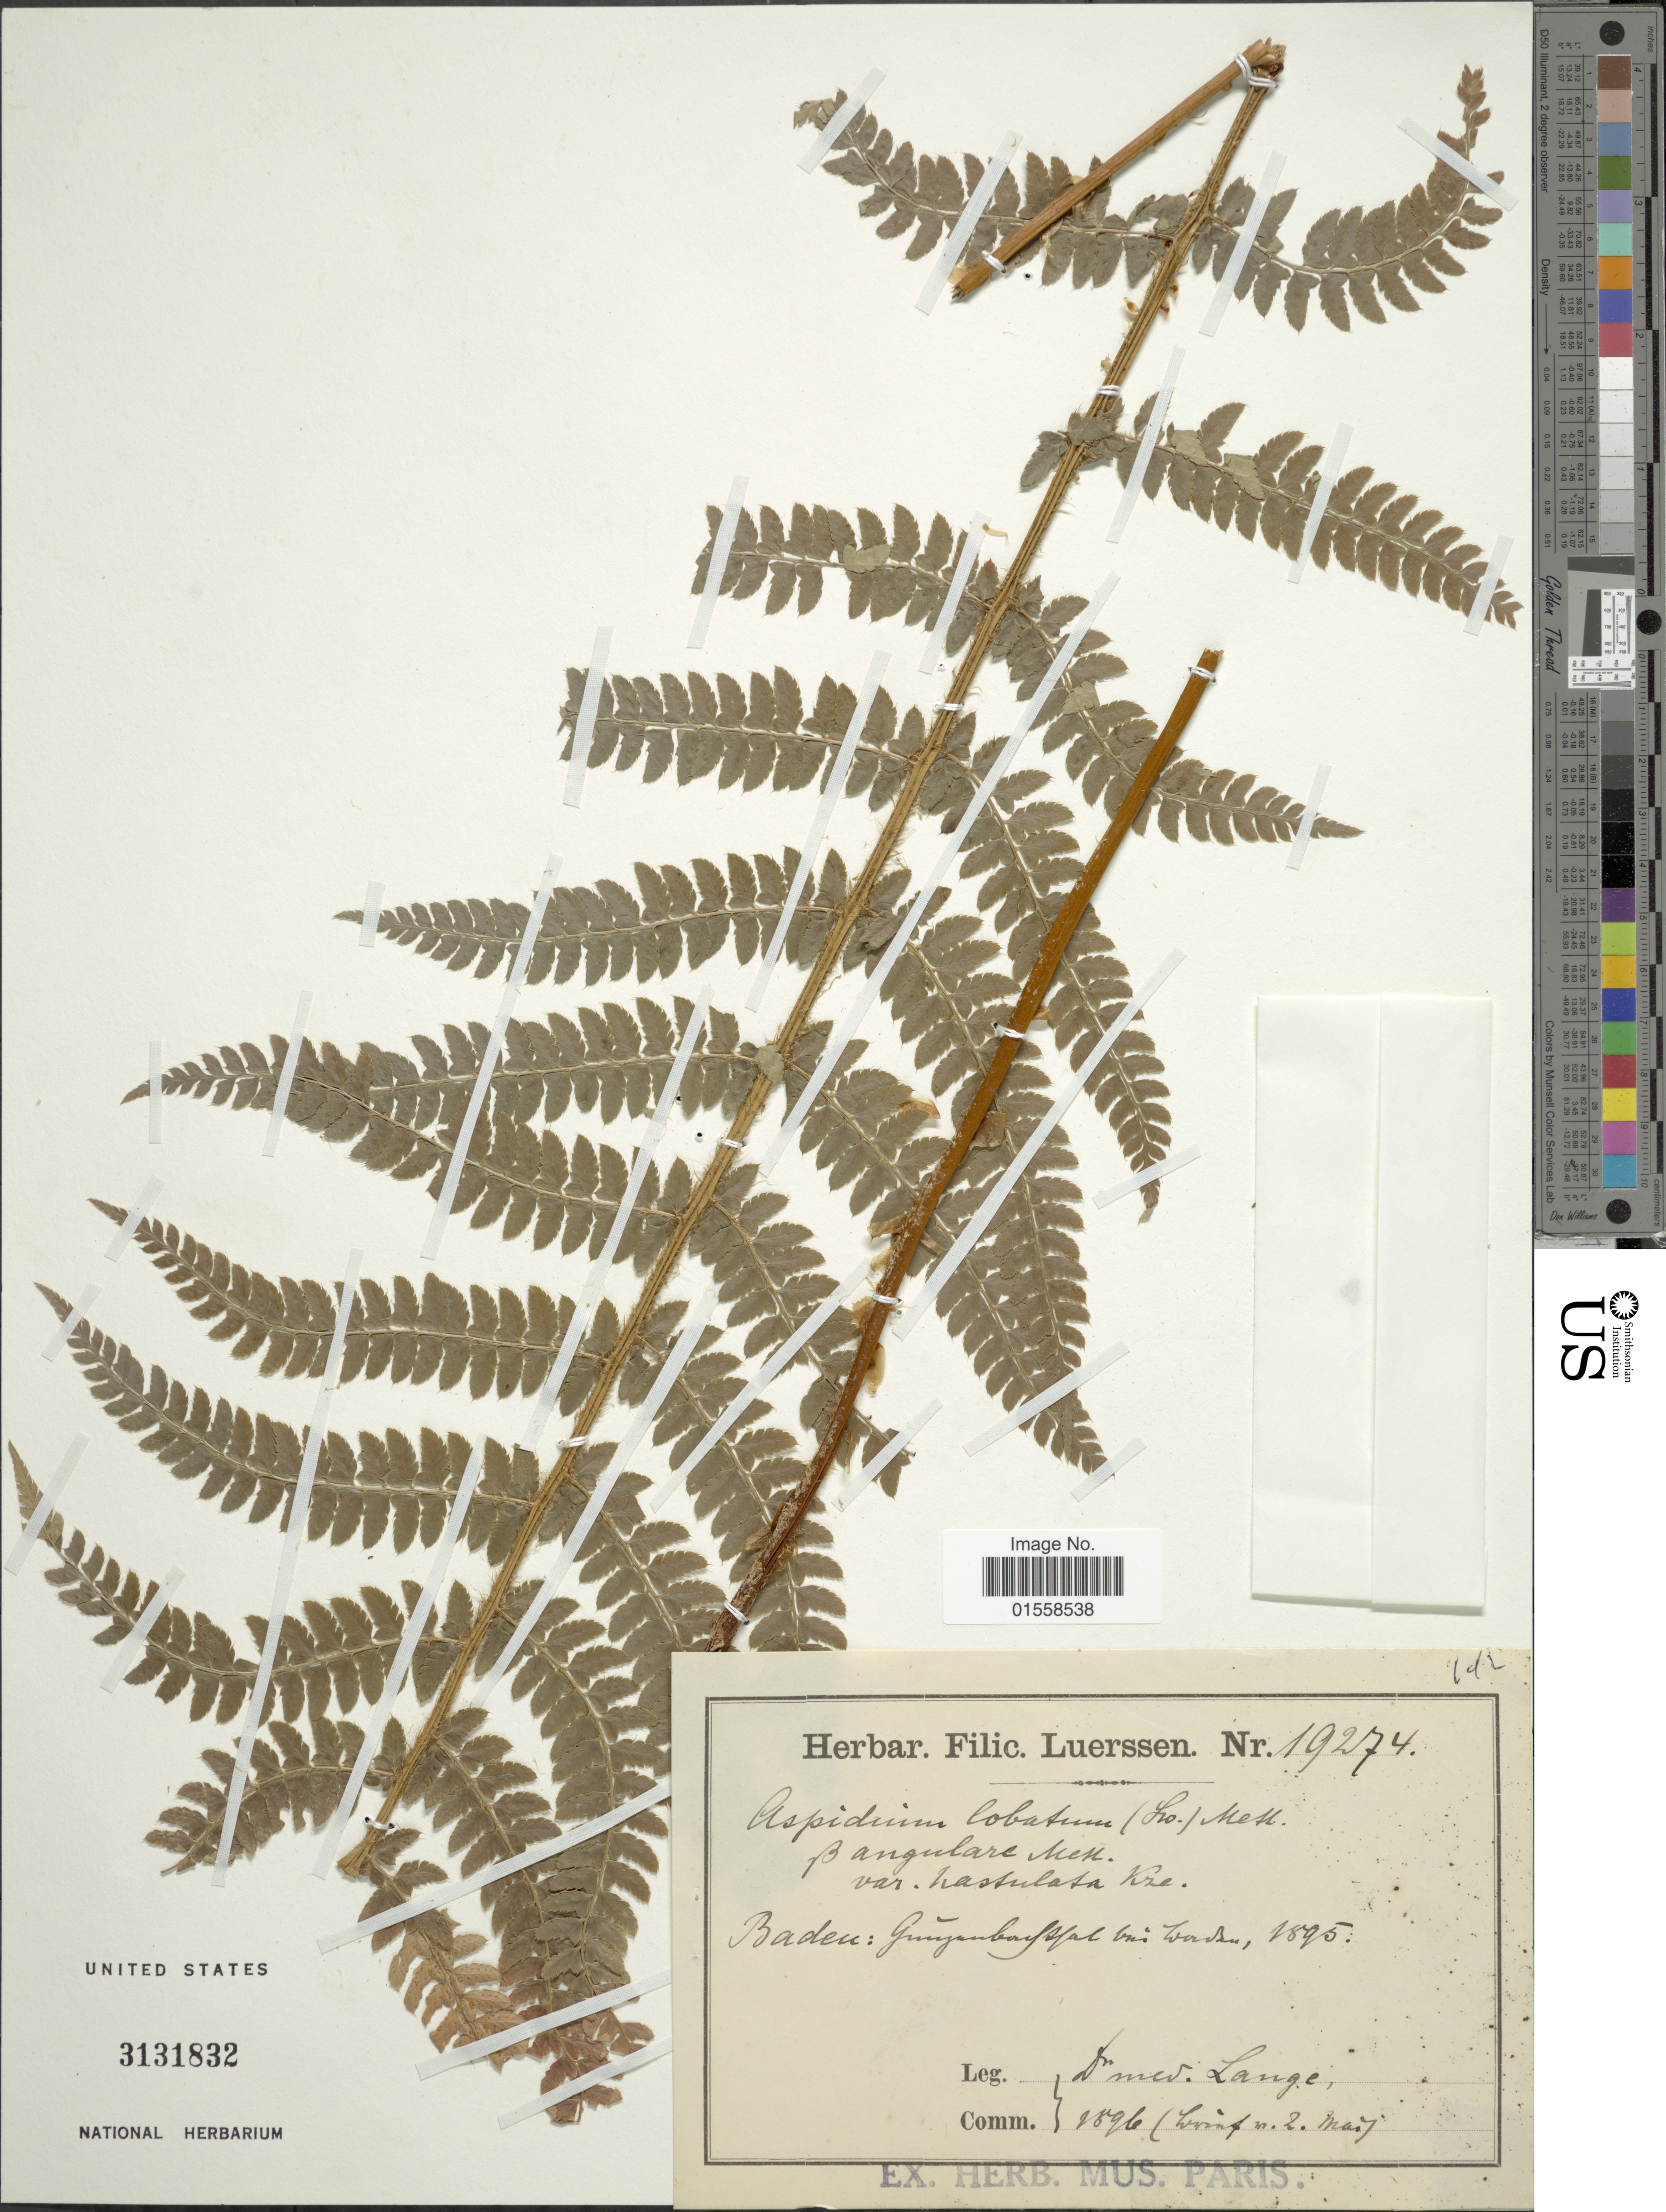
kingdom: Plantae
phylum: Tracheophyta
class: Polypodiopsida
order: Polypodiales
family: Dryopteridaceae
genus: Polystichum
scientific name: Polystichum aculeatum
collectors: -- Lange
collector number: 19274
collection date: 1895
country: Germany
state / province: Baden-Württemberg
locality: Baden: [illegible text] bai Warden.[interpreted]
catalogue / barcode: US 3131832